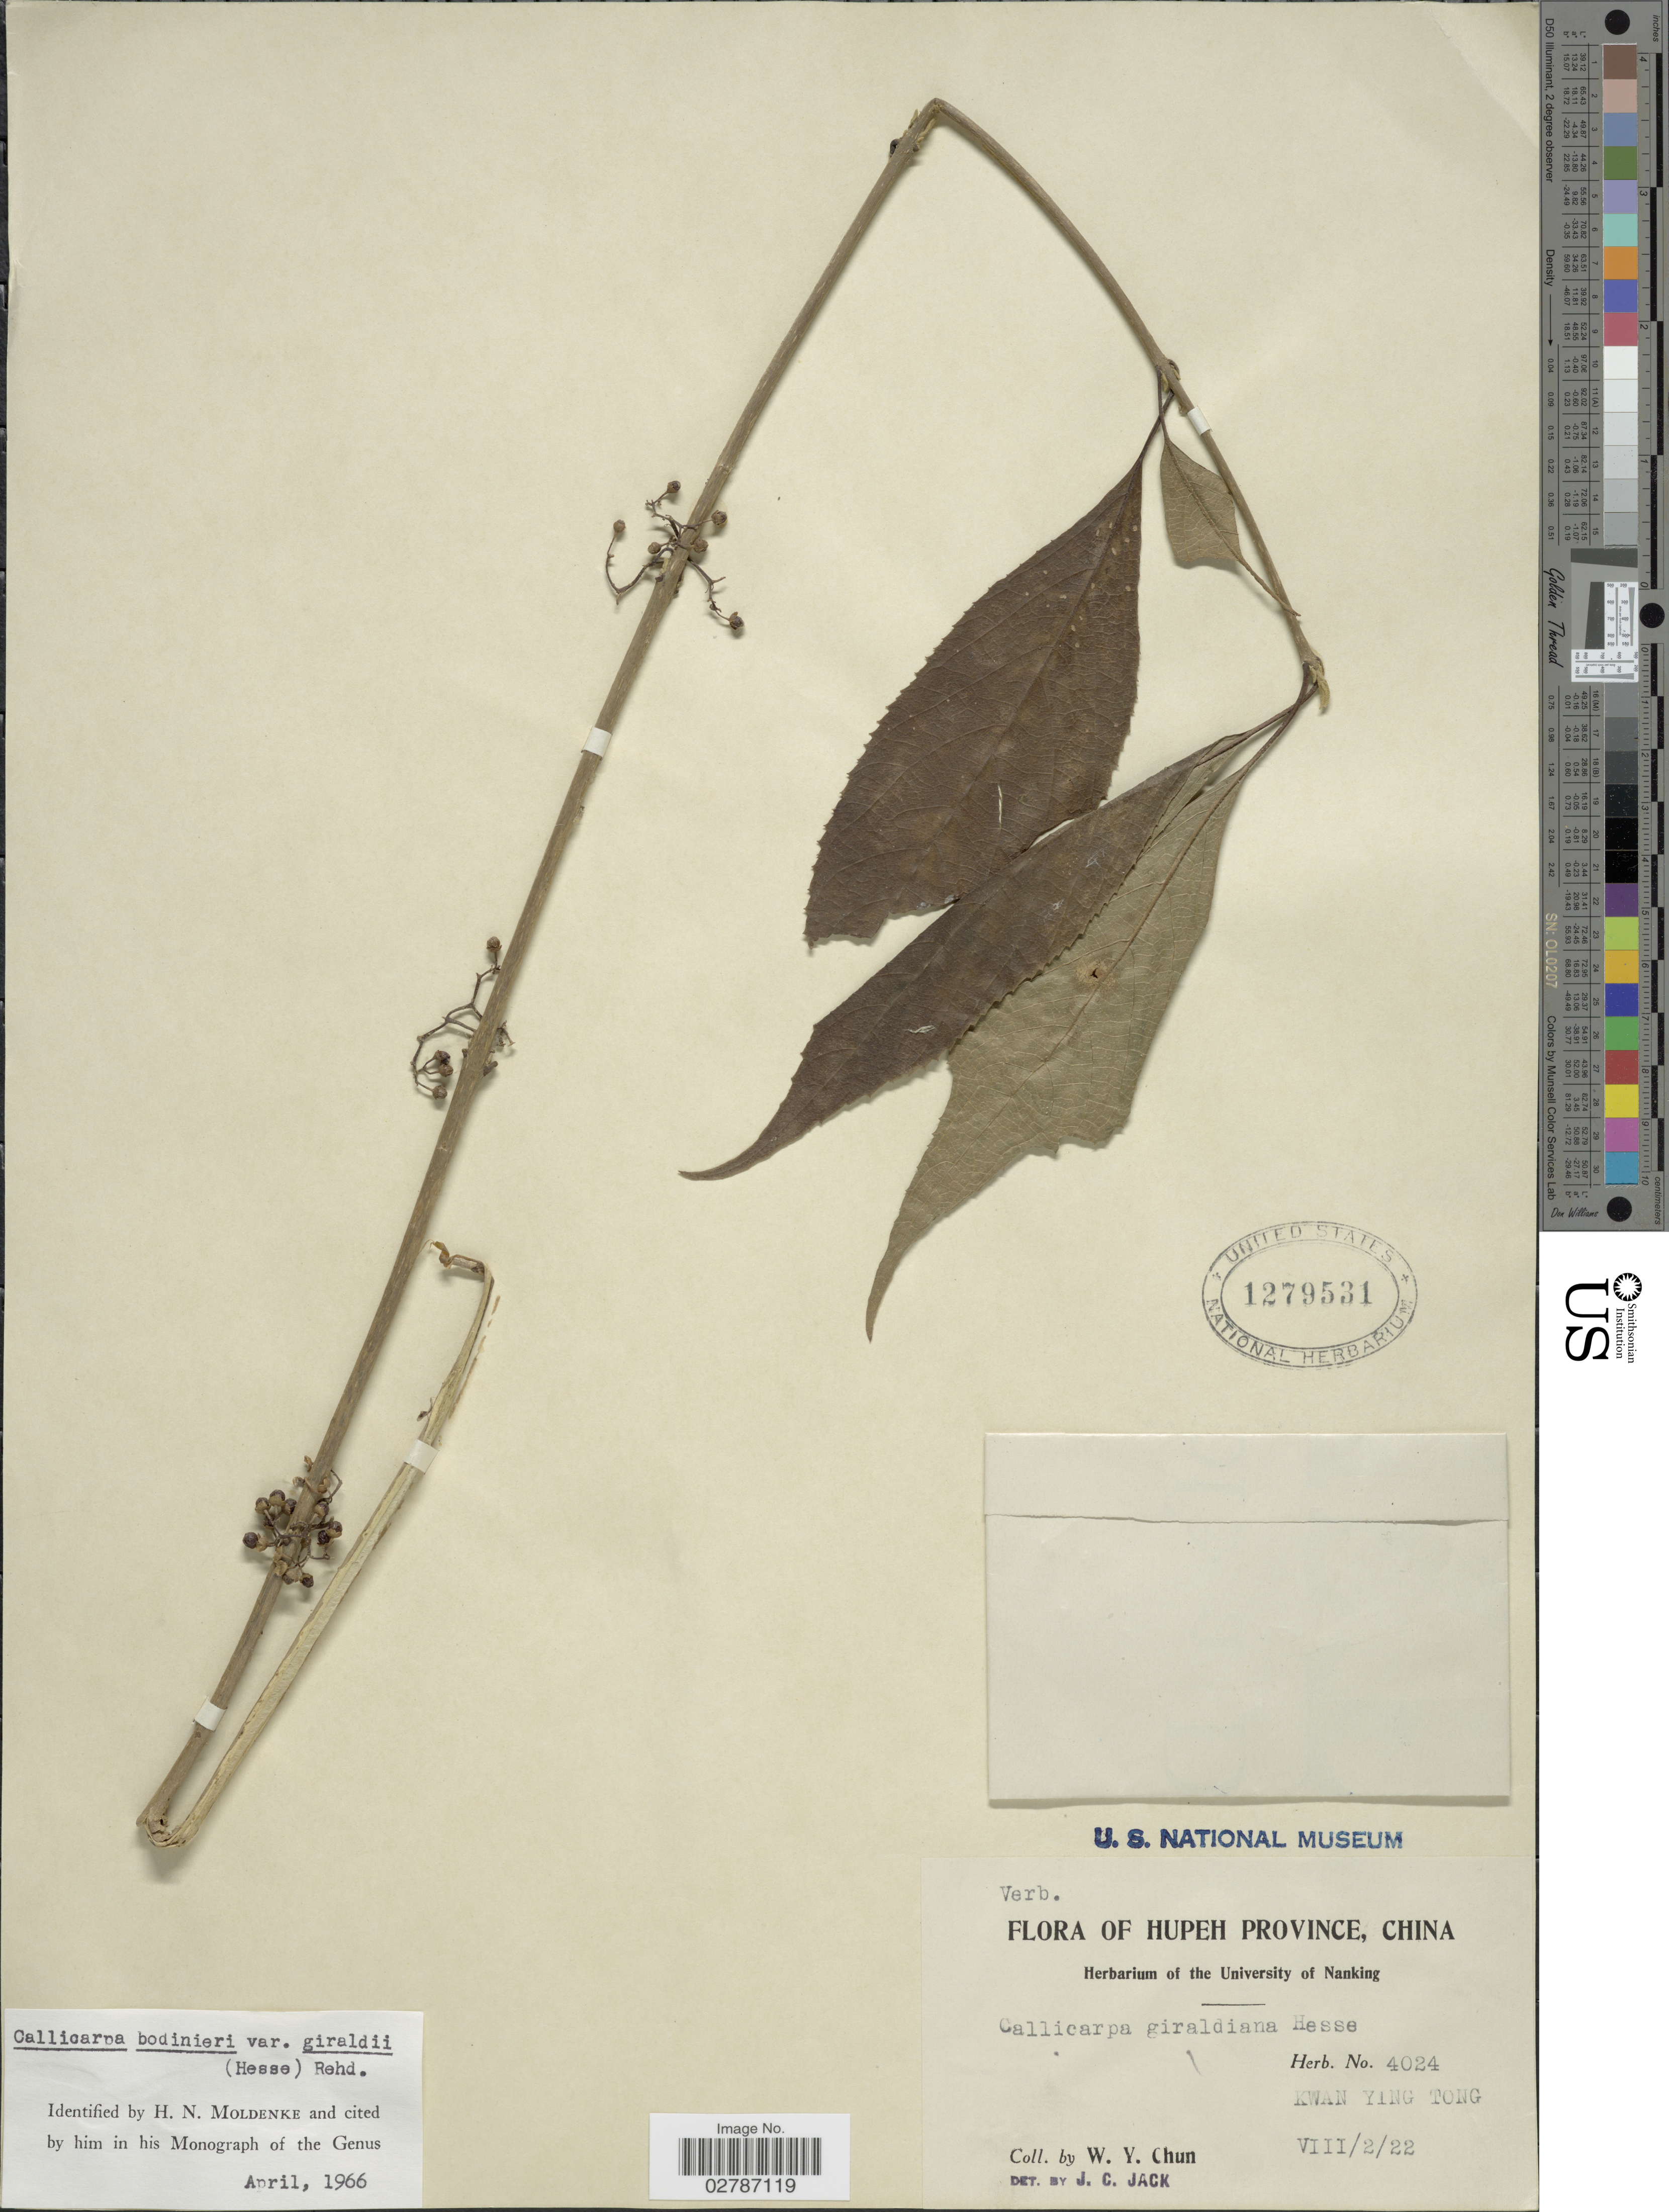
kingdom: Plantae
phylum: Tracheophyta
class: Magnoliopsida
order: Lamiales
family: Lamiaceae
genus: Callicarpa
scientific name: Callicarpa bodinieri var. giraldii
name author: (Hesse ex Rehder) Rehder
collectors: W. Y. Chun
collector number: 4024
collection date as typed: Transcribed d/m/y: 2/8/22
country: China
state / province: Hubei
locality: Hupeh Province. Kwan Ying Tong.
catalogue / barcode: US 1279531